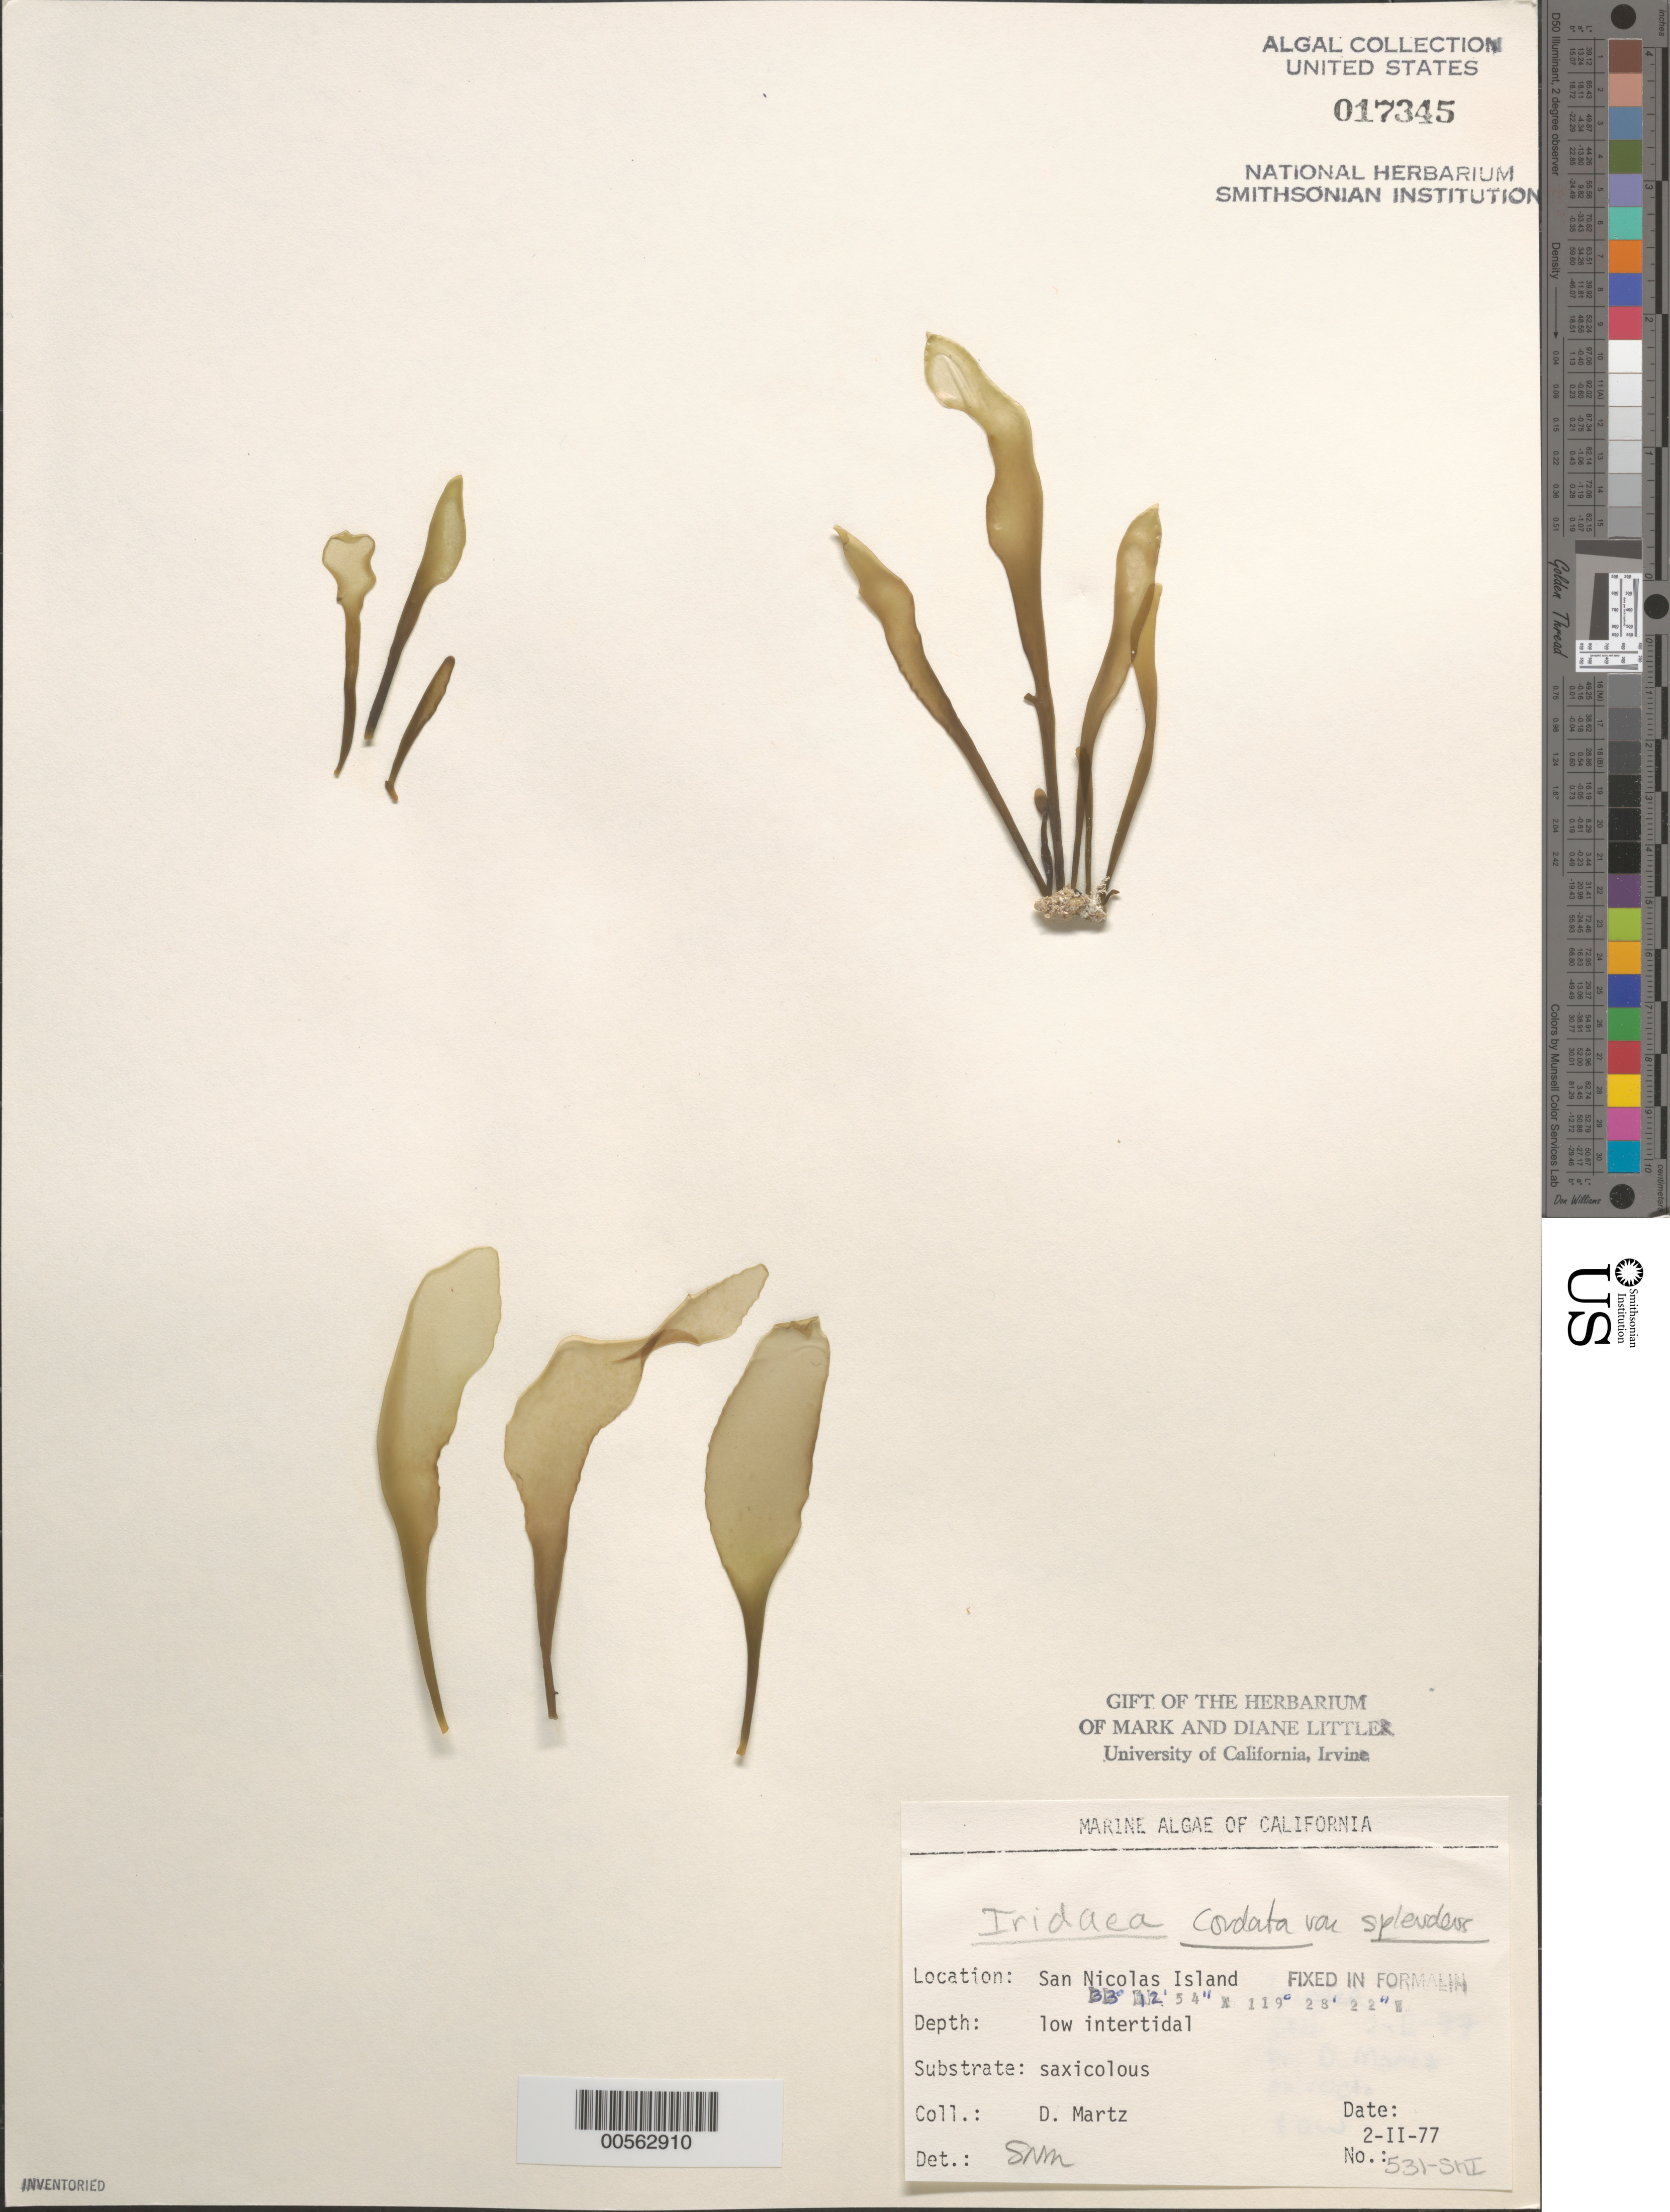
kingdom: Plantae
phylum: Rhodophyta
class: Florideophyceae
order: Gigartinales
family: Gigartinaceae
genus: Iridaea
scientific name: Iridaea cordata var. splendens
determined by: Murray, S. N.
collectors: D. Martz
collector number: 531-SNI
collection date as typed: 02 Feb 1977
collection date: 1977-02-02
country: United States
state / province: California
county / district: Ventura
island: San Nicolas Island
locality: Dutch Harbor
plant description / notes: BLM-SOCALBIGHT Rocky Intertidal Survey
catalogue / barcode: US 17345